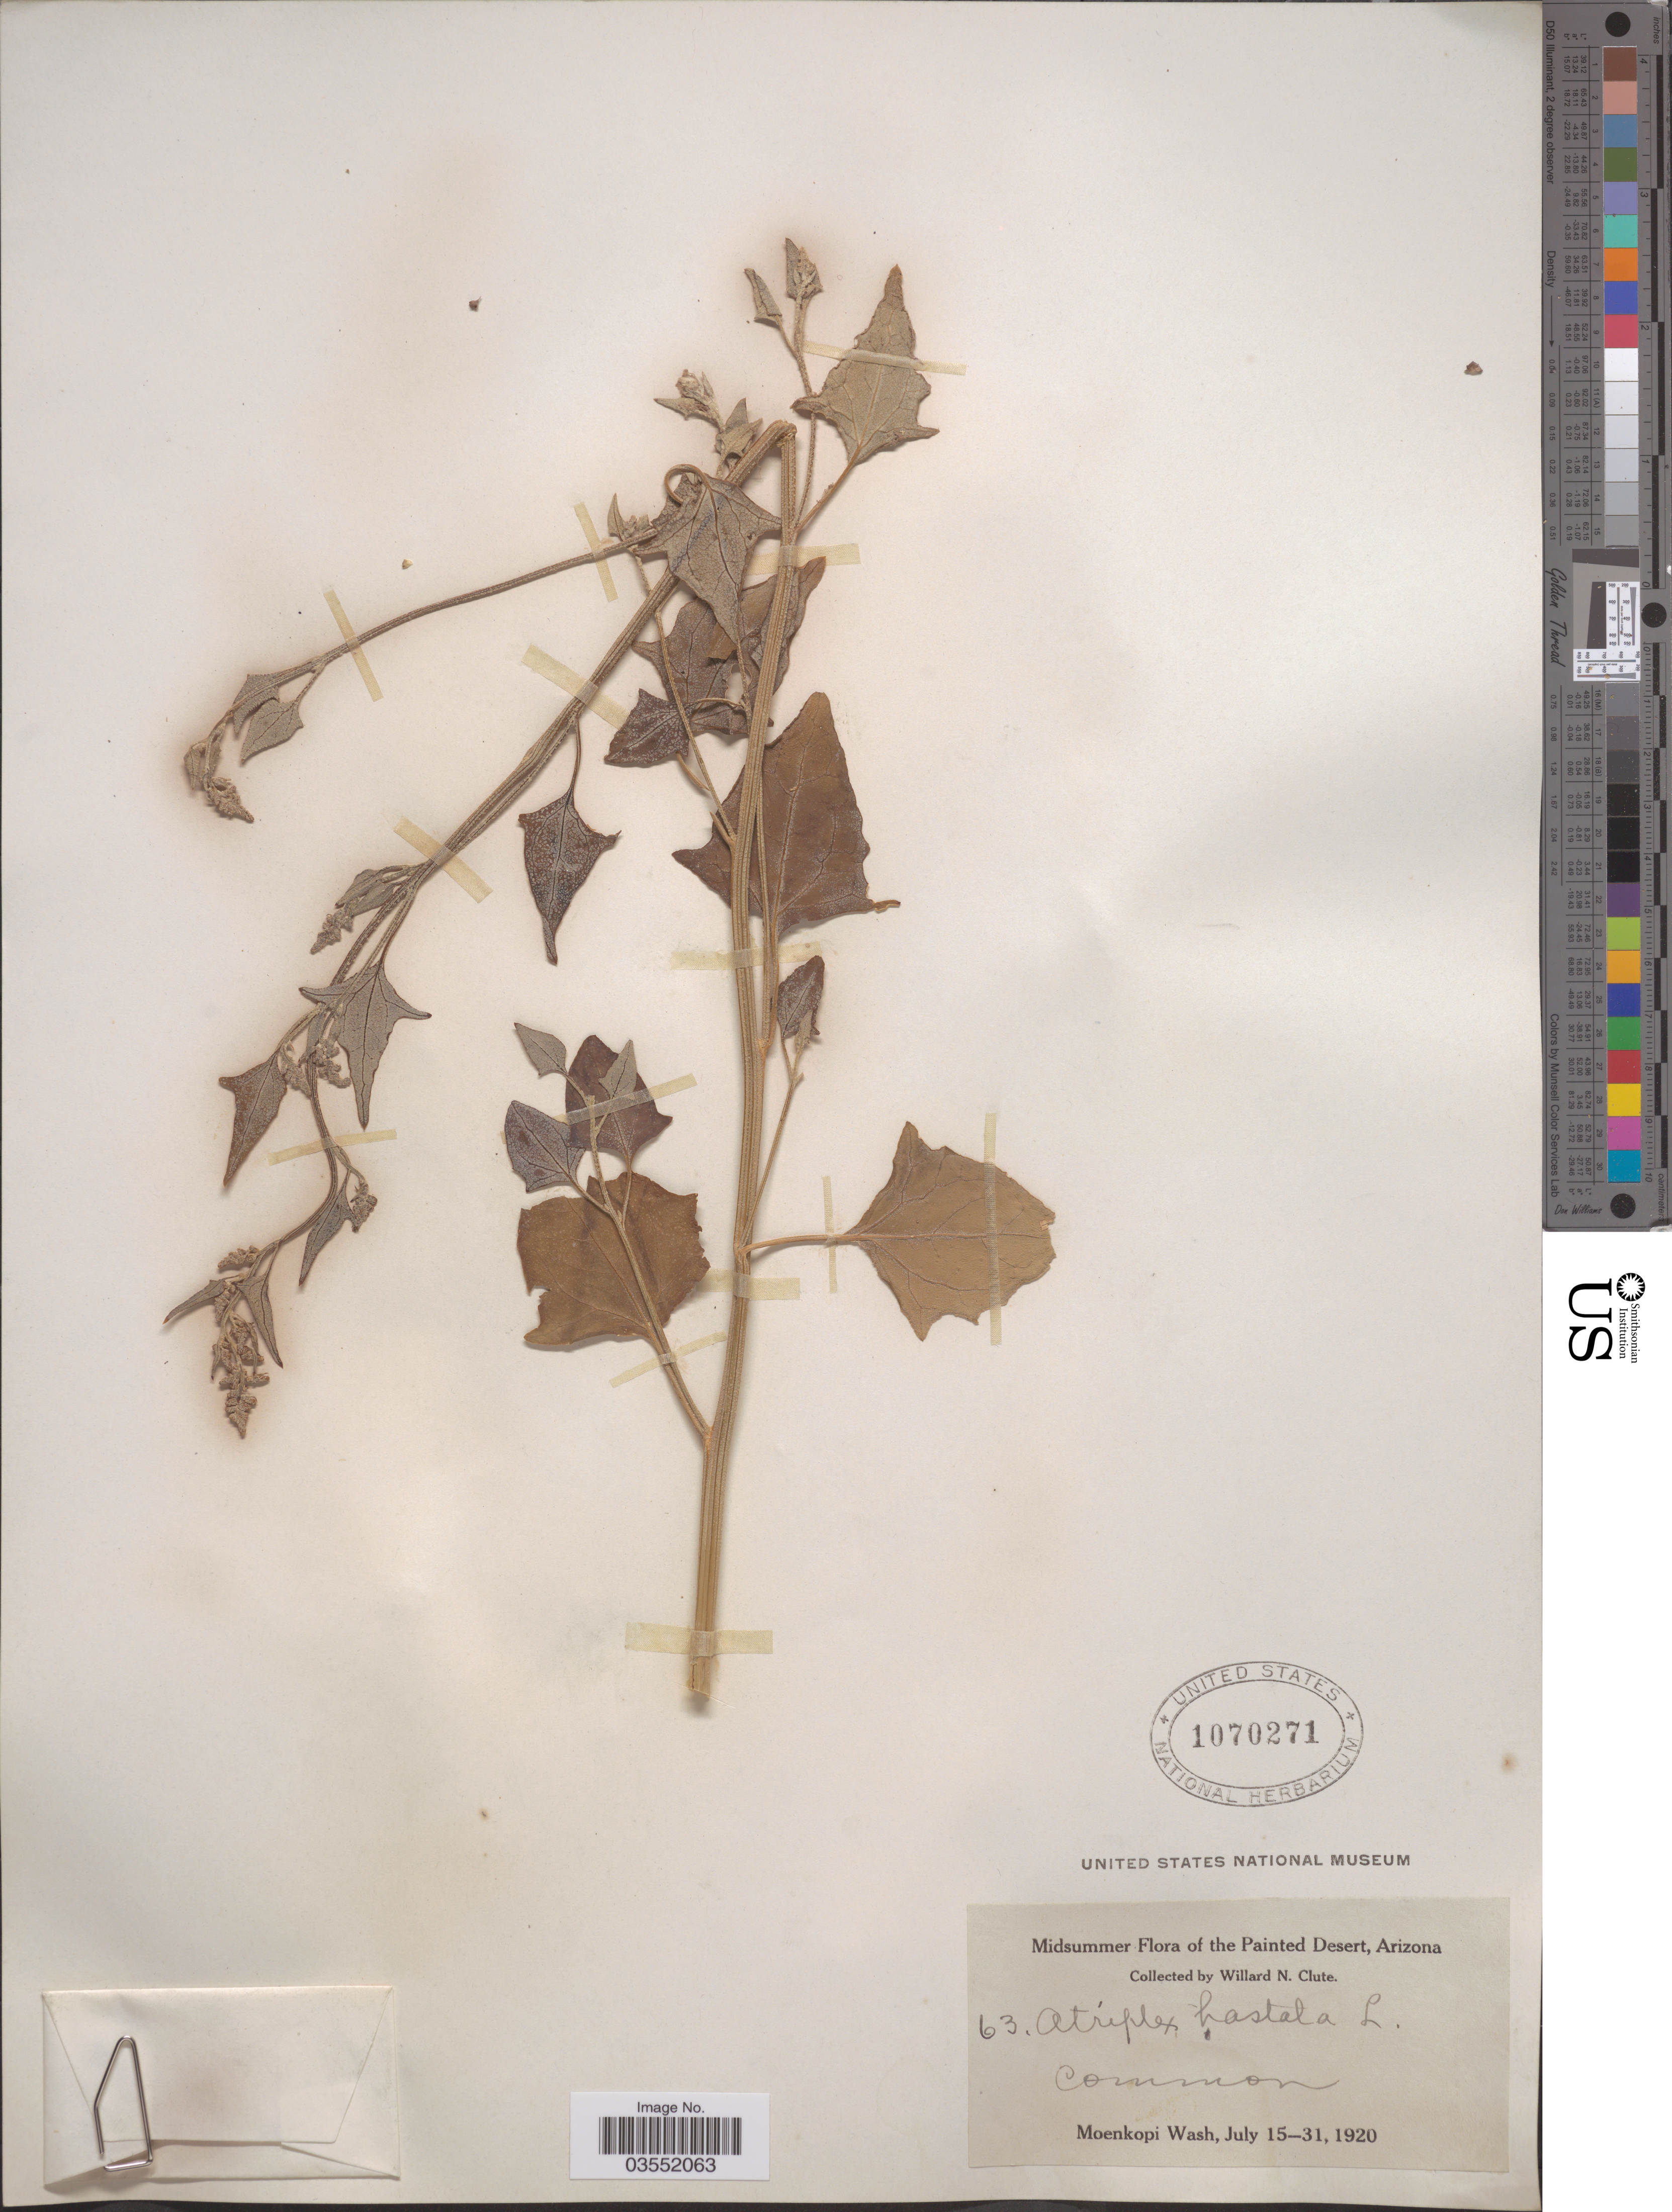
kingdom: Plantae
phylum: Tracheophyta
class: Magnoliopsida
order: Caryophyllales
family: Amaranthaceae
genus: Atriplex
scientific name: Atriplex hastata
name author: L.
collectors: W. N. Clute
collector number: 63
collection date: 1920-07-15/1920-07-31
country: United States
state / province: Arizona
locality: The Painted Desert. Moenkopi Wash.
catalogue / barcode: US 1070271